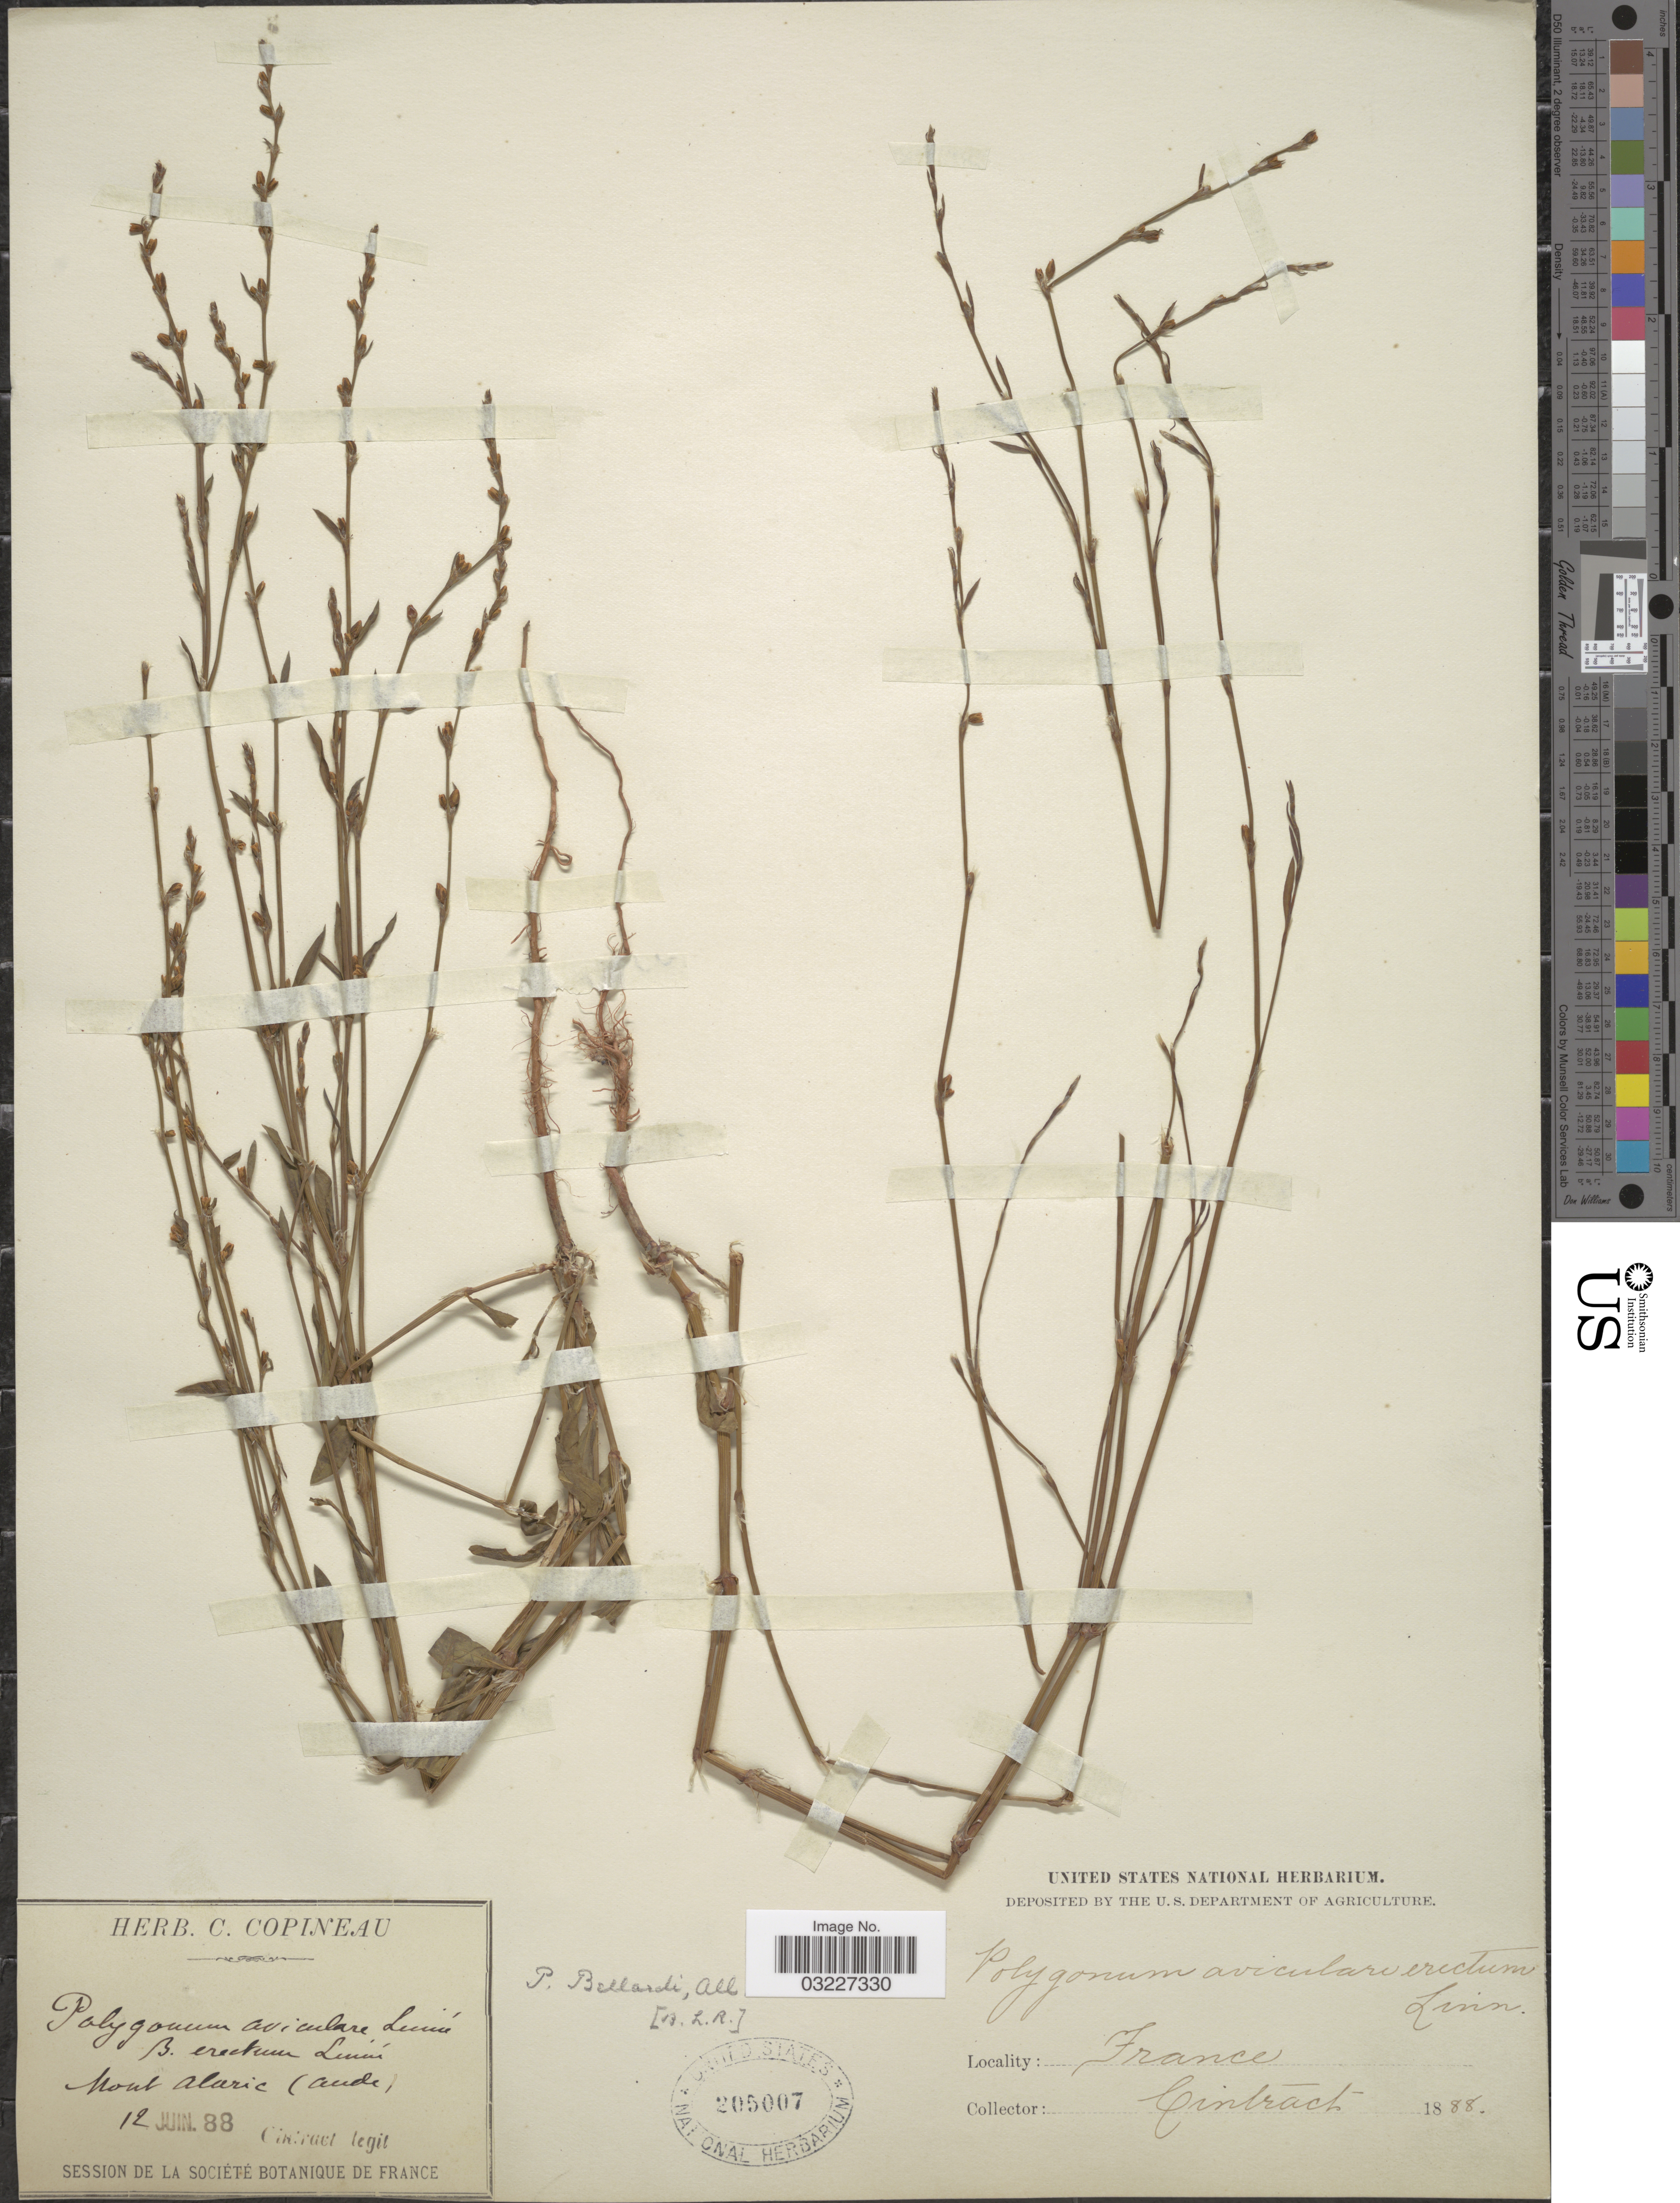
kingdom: Plantae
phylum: Tracheophyta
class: Magnoliopsida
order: Caryophyllales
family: Polygonaceae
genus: Polygonum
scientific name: Polygonum bellardii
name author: All.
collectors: Cintract, --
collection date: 1888-06-12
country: France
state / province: Occitanie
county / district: Aude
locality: Mont Alaric (Aude).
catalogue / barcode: US 205007